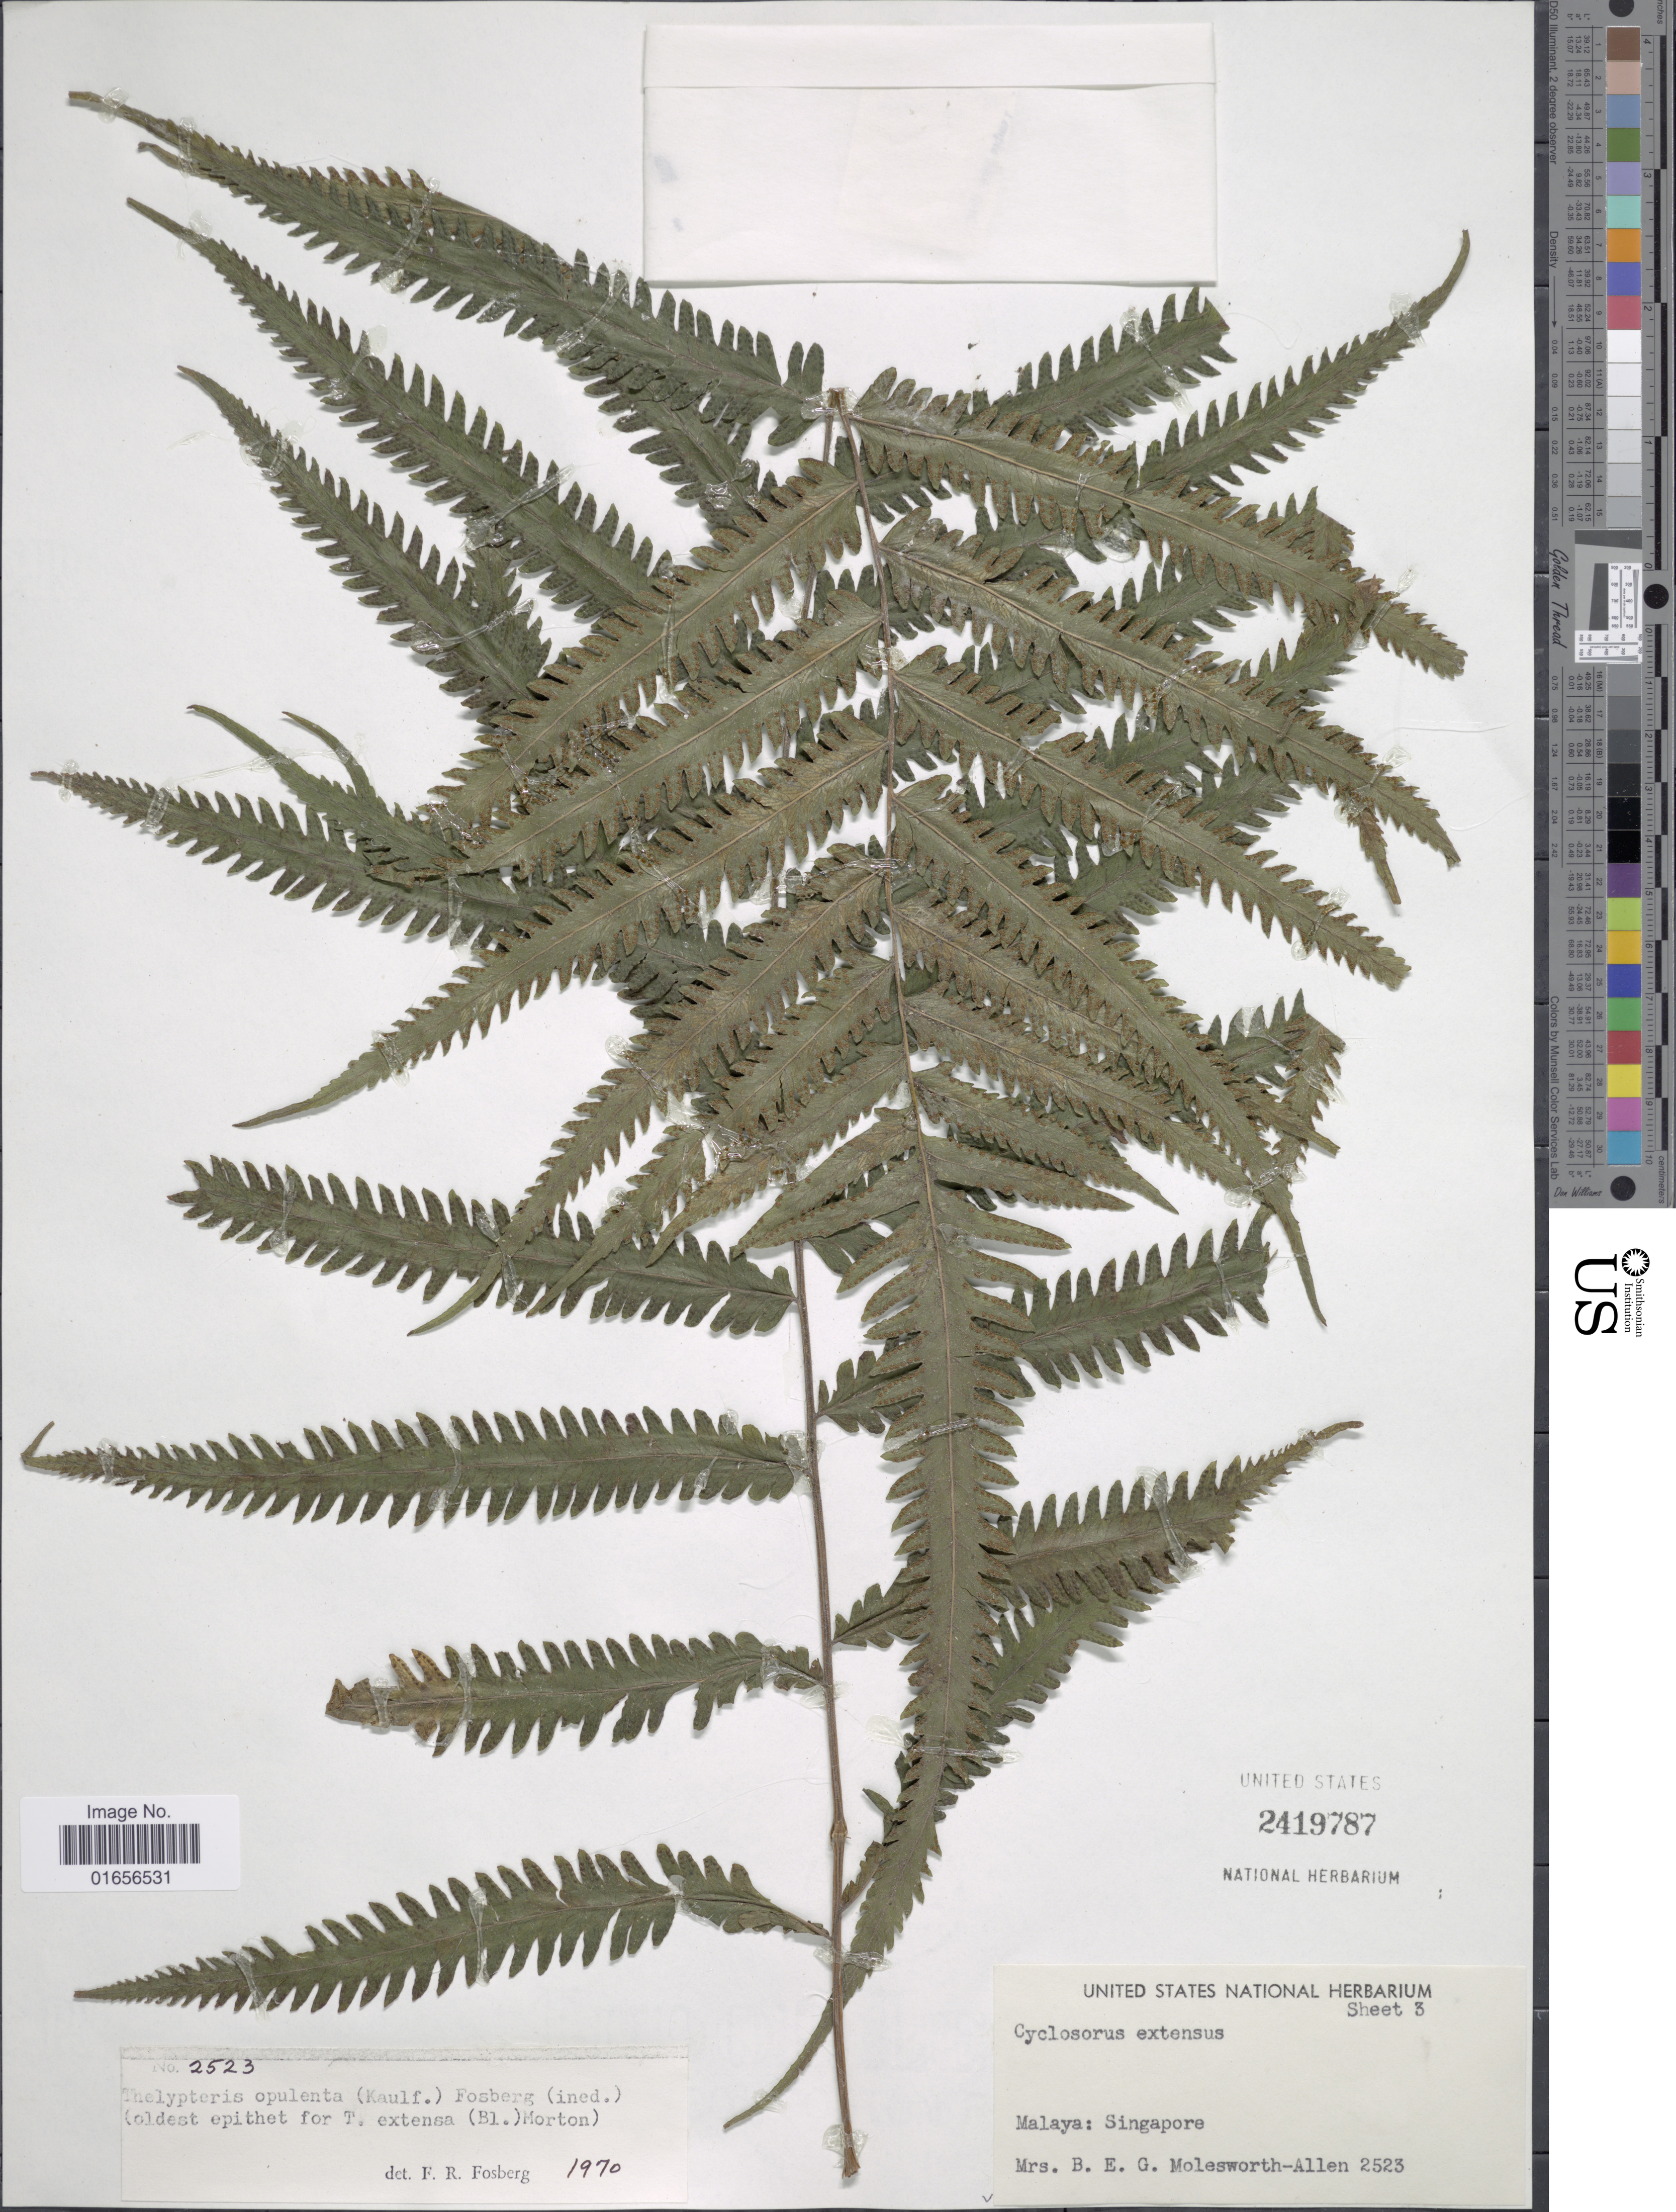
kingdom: Plantae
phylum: Tracheophyta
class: Polypodiopsida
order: Polypodiales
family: Thelypteridaceae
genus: Amphineuron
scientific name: Amphineuron opulentum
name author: (Kaulf.) Holttum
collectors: Mrs. B. E. G. Molesworth-Allen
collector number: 2523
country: Singapore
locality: Malaya: Singapore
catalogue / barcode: US 2419787